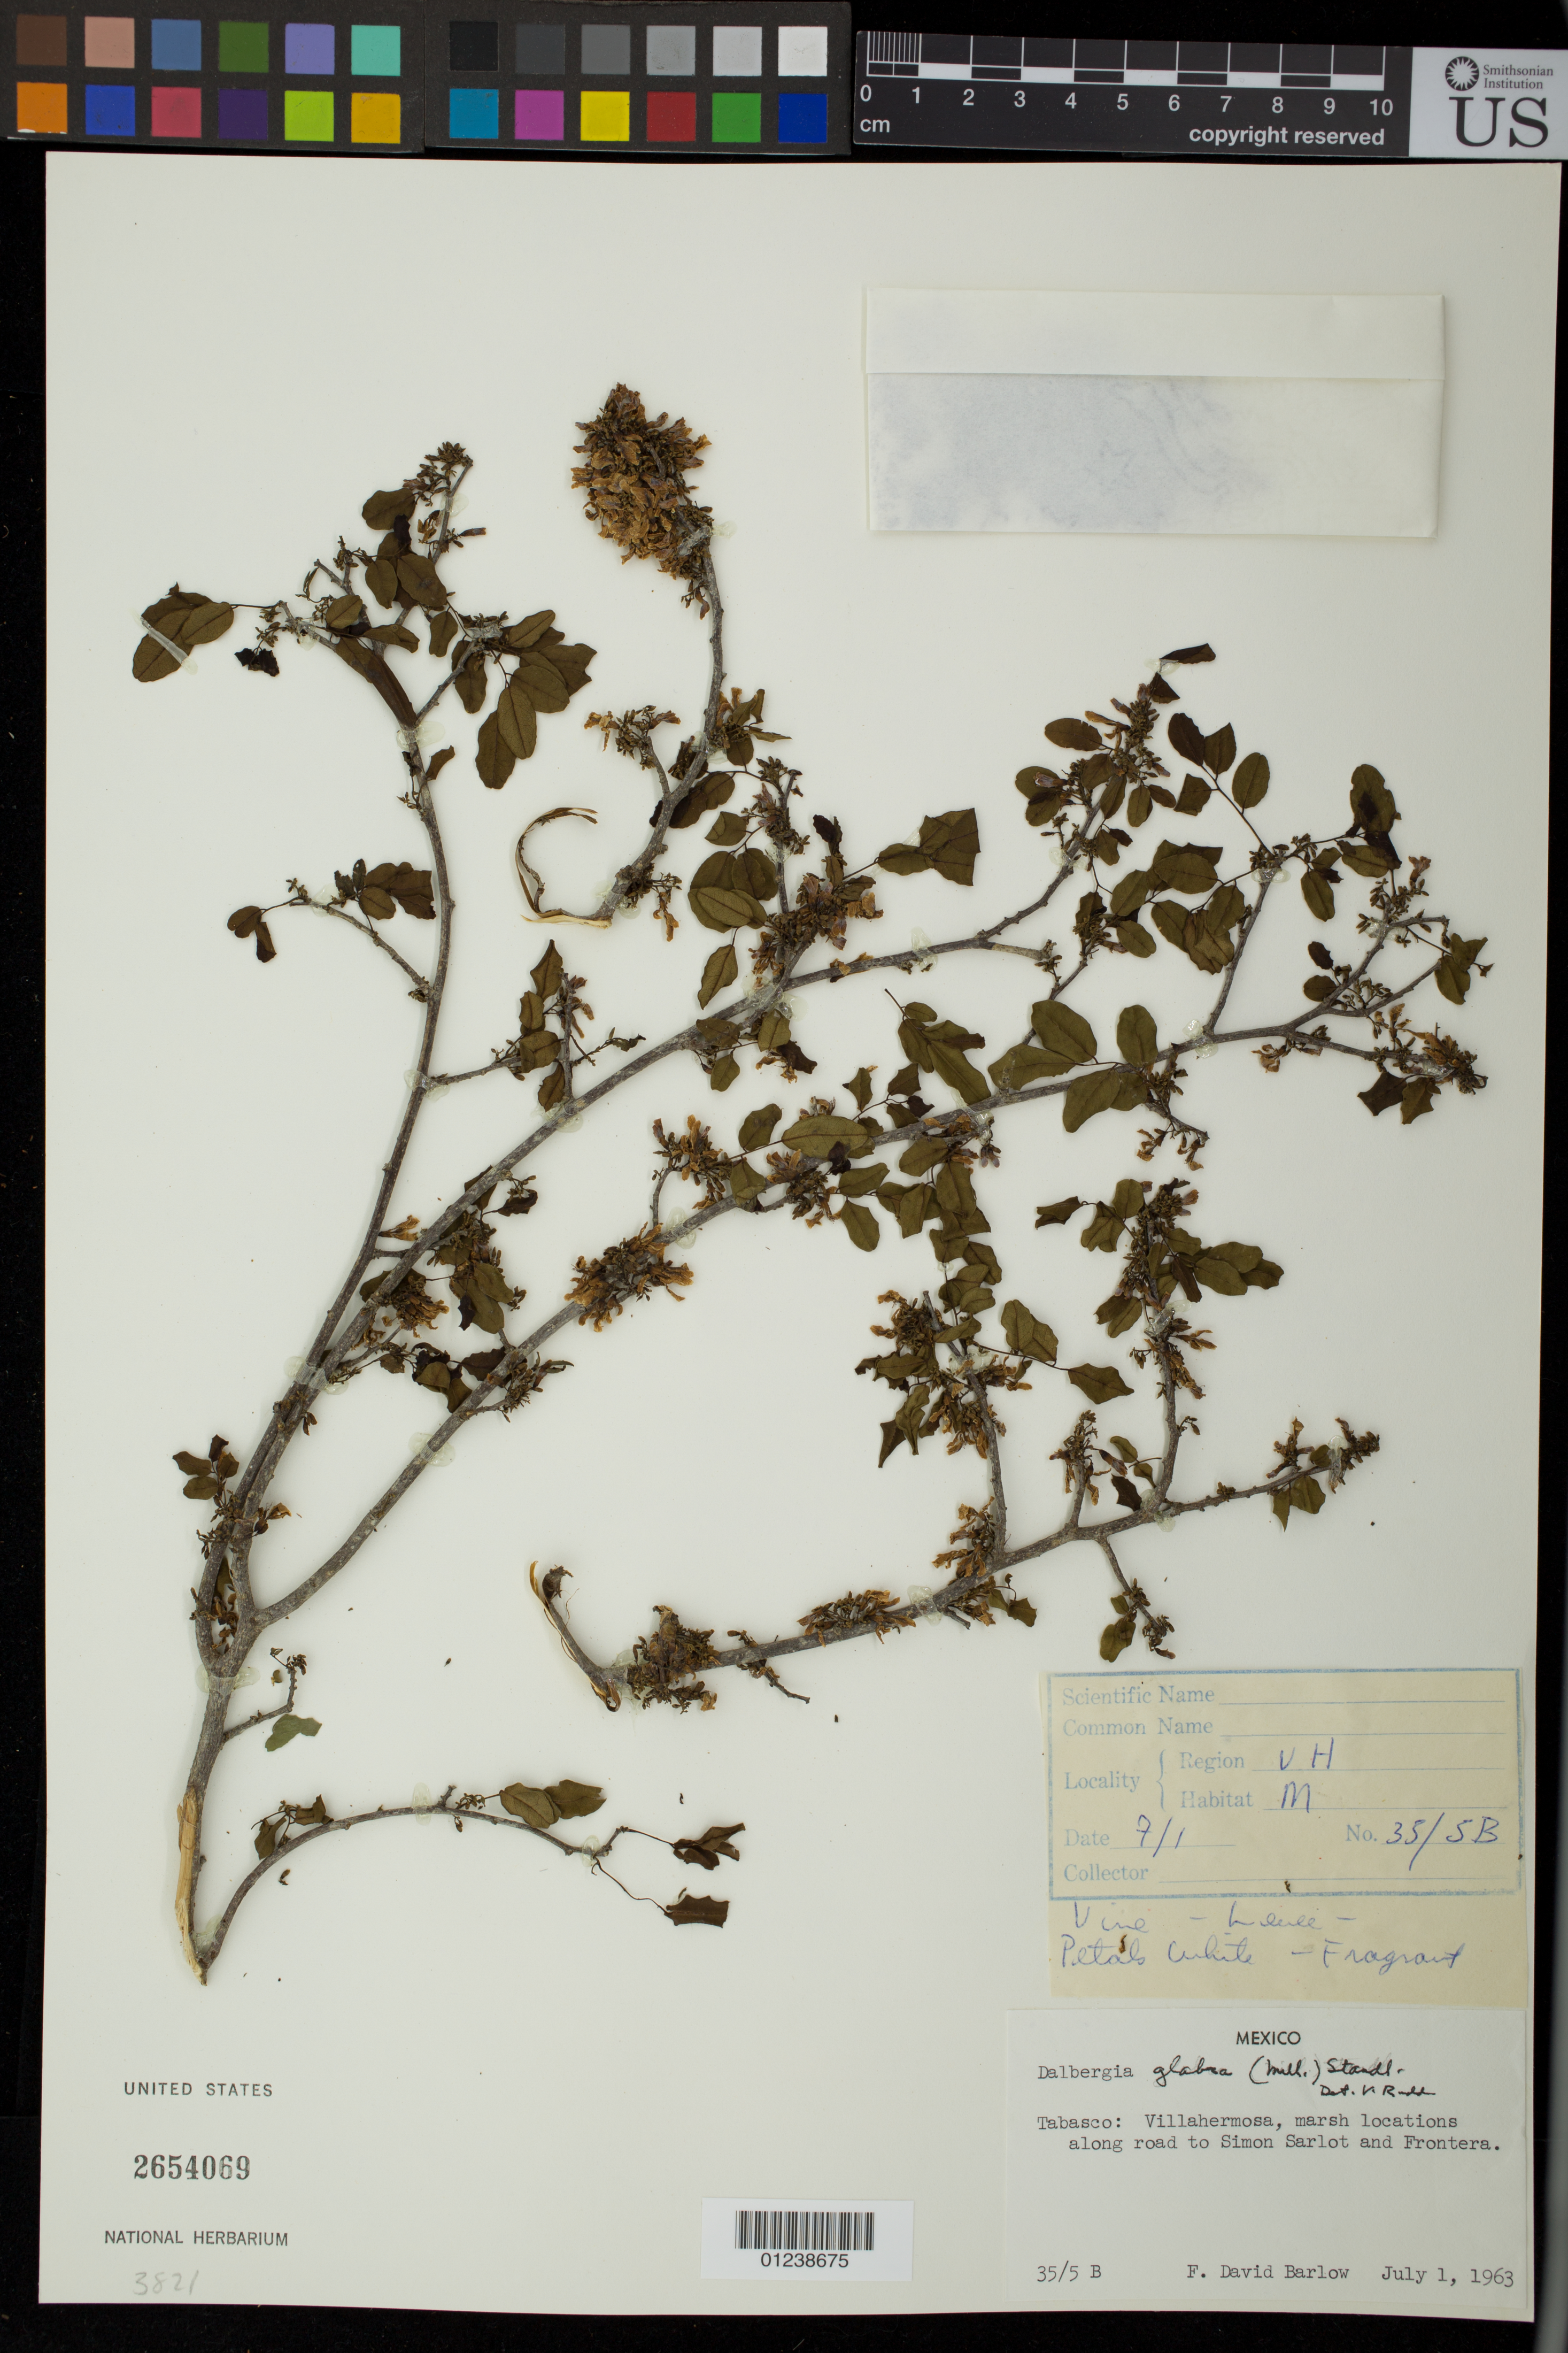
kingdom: Plantae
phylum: Tracheophyta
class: Magnoliopsida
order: Fabales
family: Fabaceae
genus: Dalbergia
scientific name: Dalbergia glabra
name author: (Mill.) Standl.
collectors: F. D. Barlow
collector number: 35/5 B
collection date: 1963-07-01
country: Mexico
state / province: Tabasco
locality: Villahermosa, marsh locations along road to Simon Sarlot and Frontera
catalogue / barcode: US 2654069